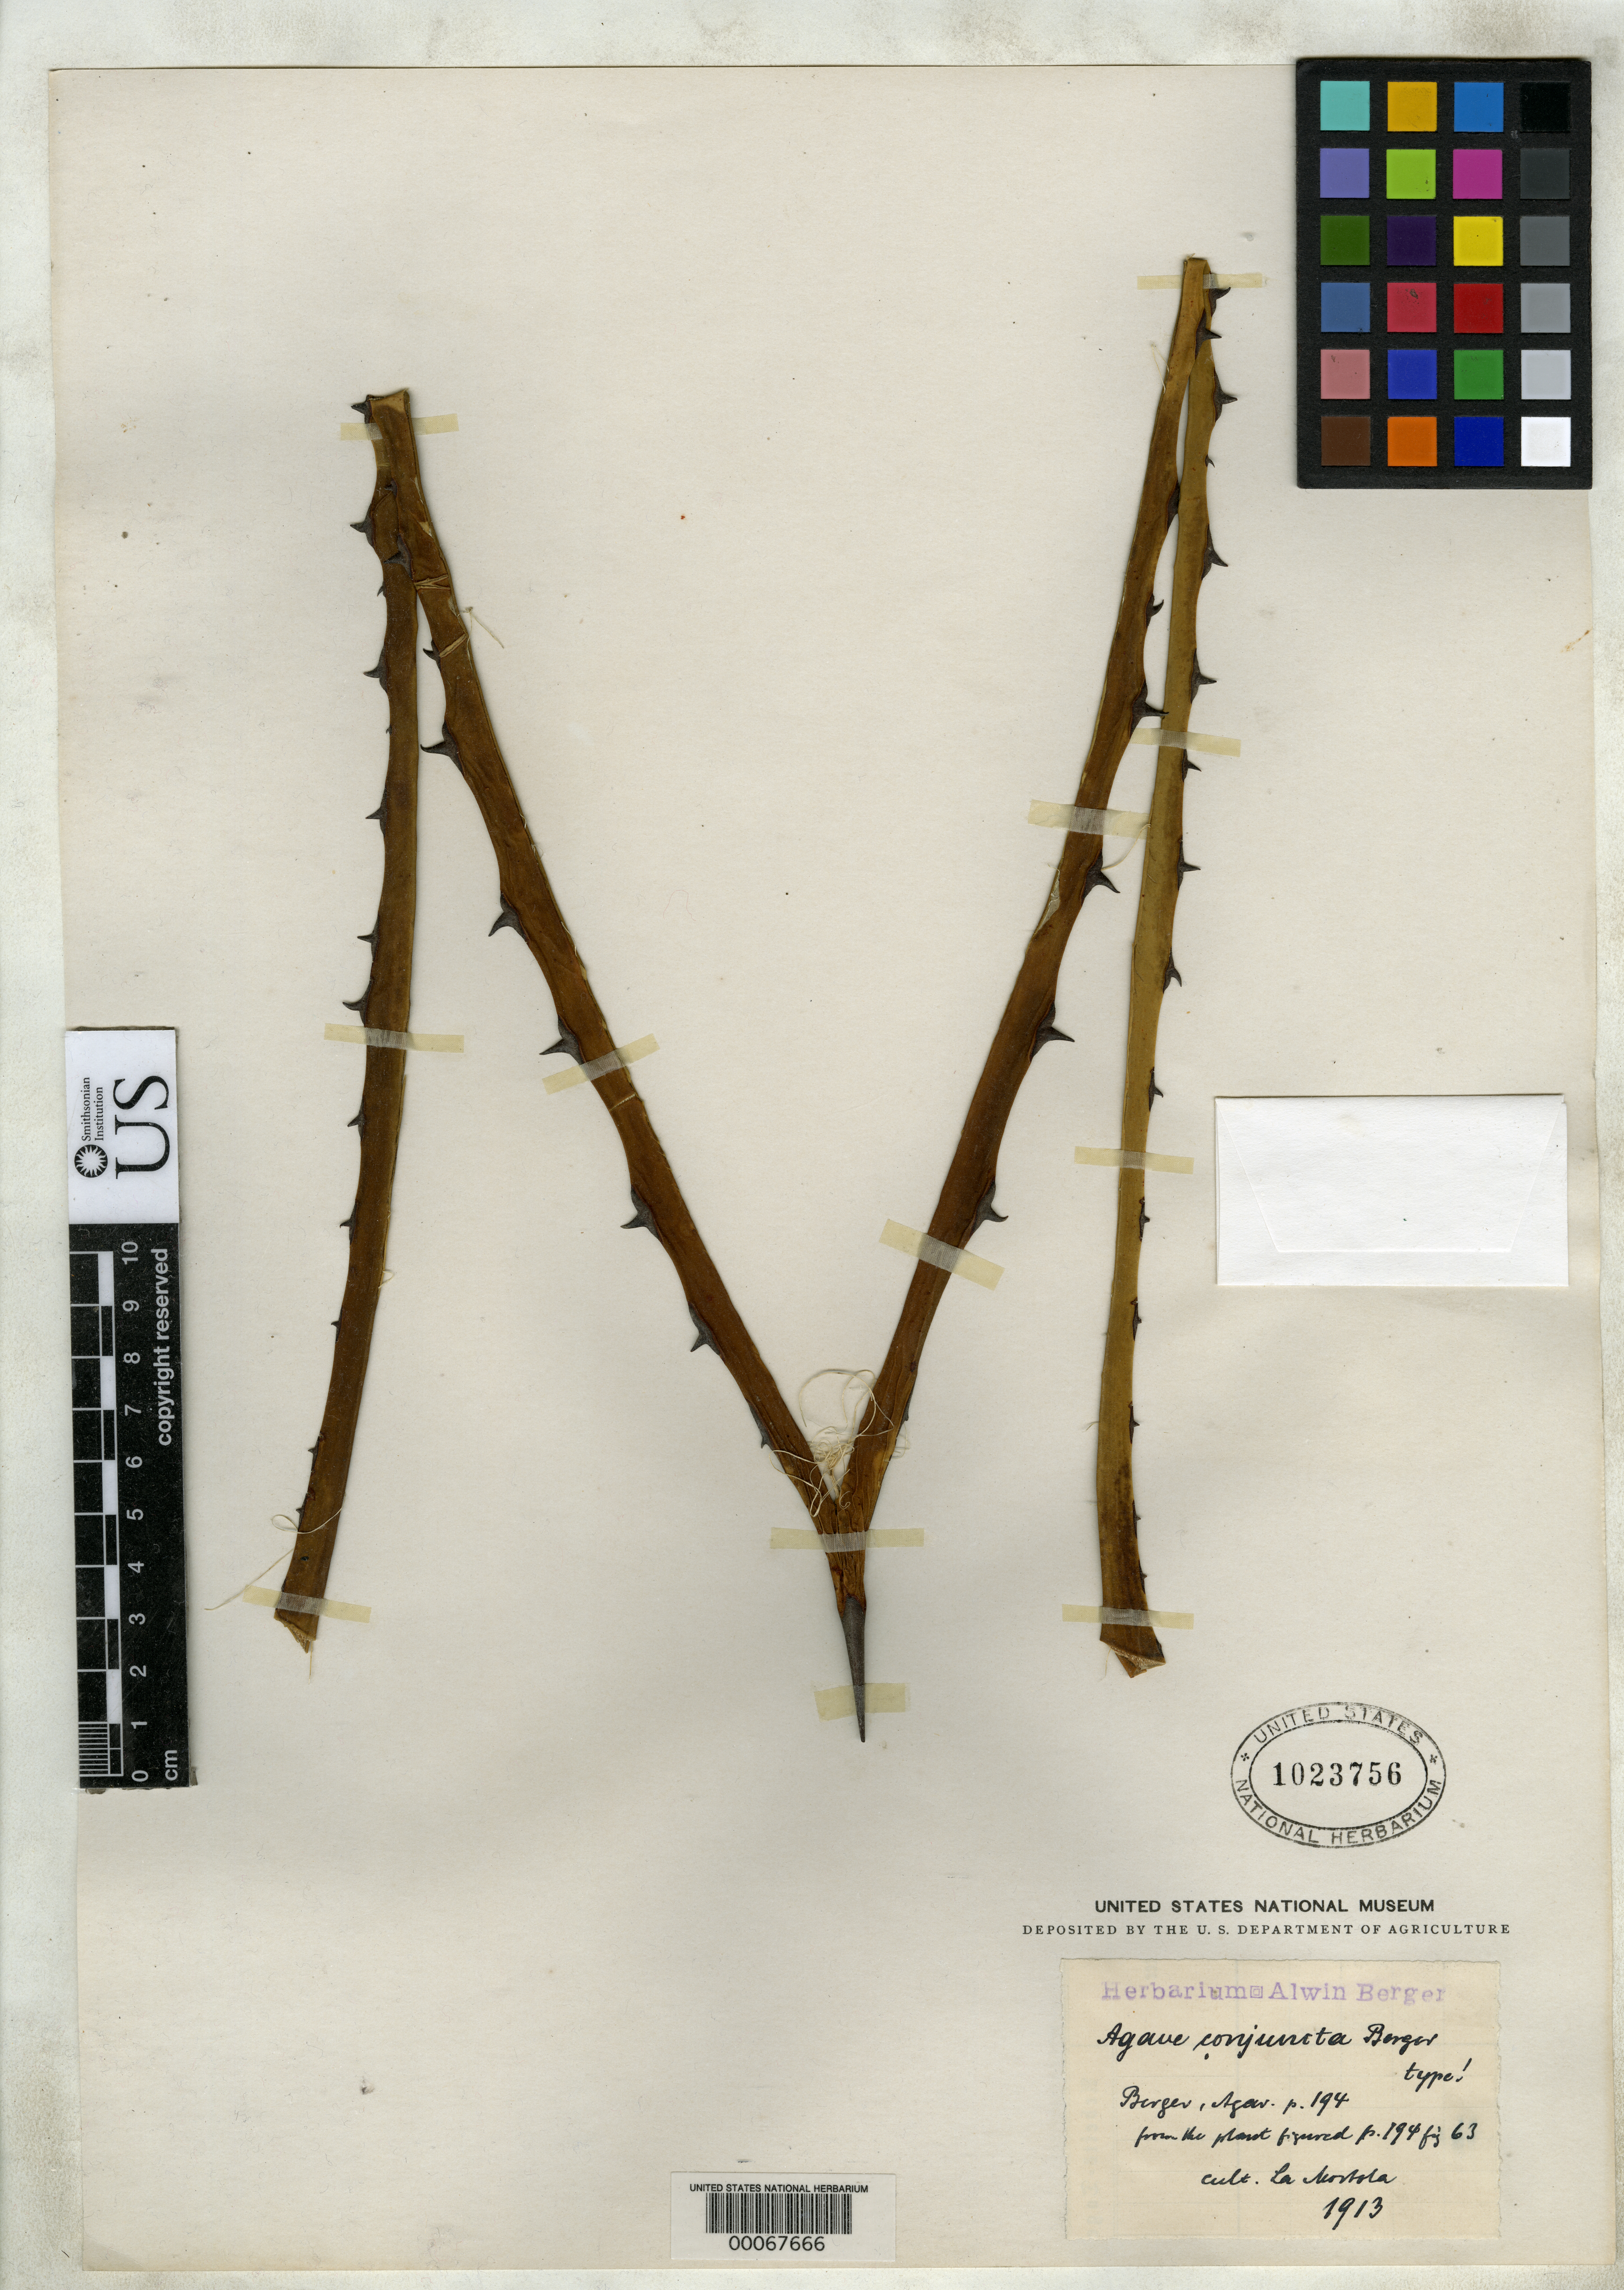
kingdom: Plantae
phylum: Tracheophyta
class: Liliopsida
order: Asparagales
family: Asparagaceae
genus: Agave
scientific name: Agave conjuncta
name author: A. Berger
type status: Type Material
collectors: A. Berger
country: Italy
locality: La Mortola.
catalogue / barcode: US 1023756